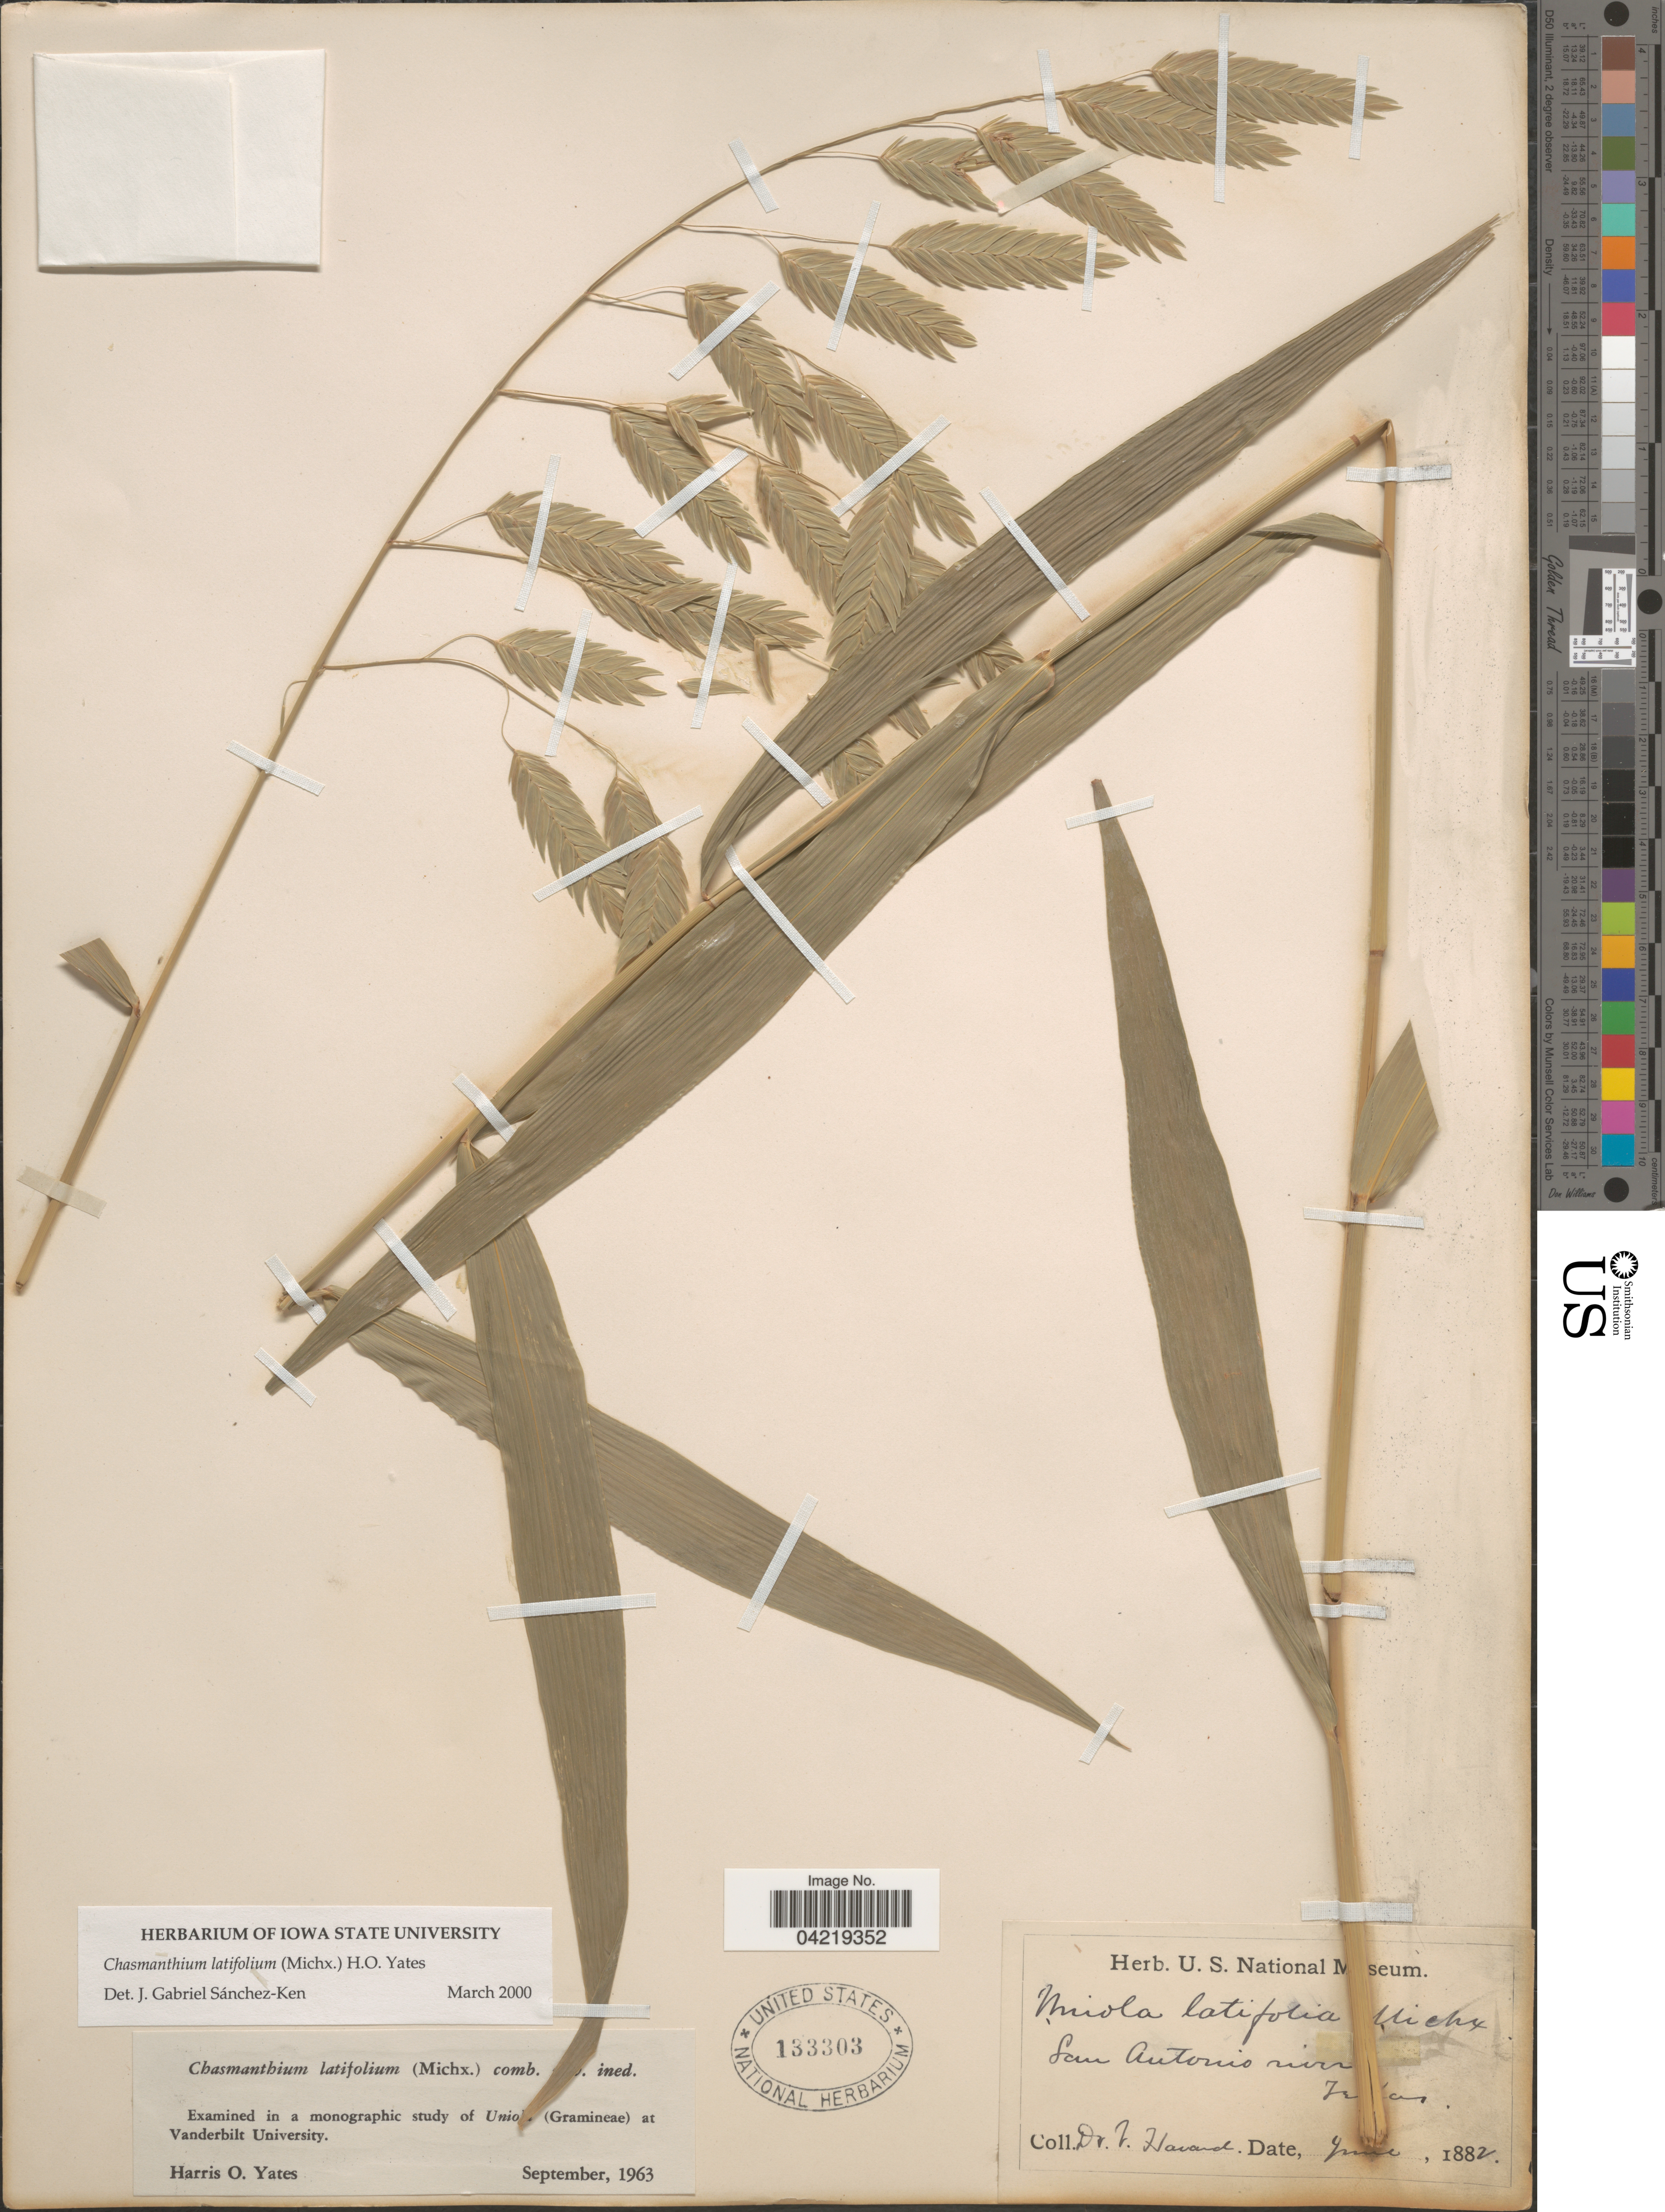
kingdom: Plantae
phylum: Tracheophyta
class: Liliopsida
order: Poales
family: Poaceae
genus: Chasmanthium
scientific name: Chasmanthium latifolium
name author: (Michx.) H.O. Yates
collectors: V. Havard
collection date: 1882-06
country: United States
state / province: Texas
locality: San Antonio river.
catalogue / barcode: US 133303